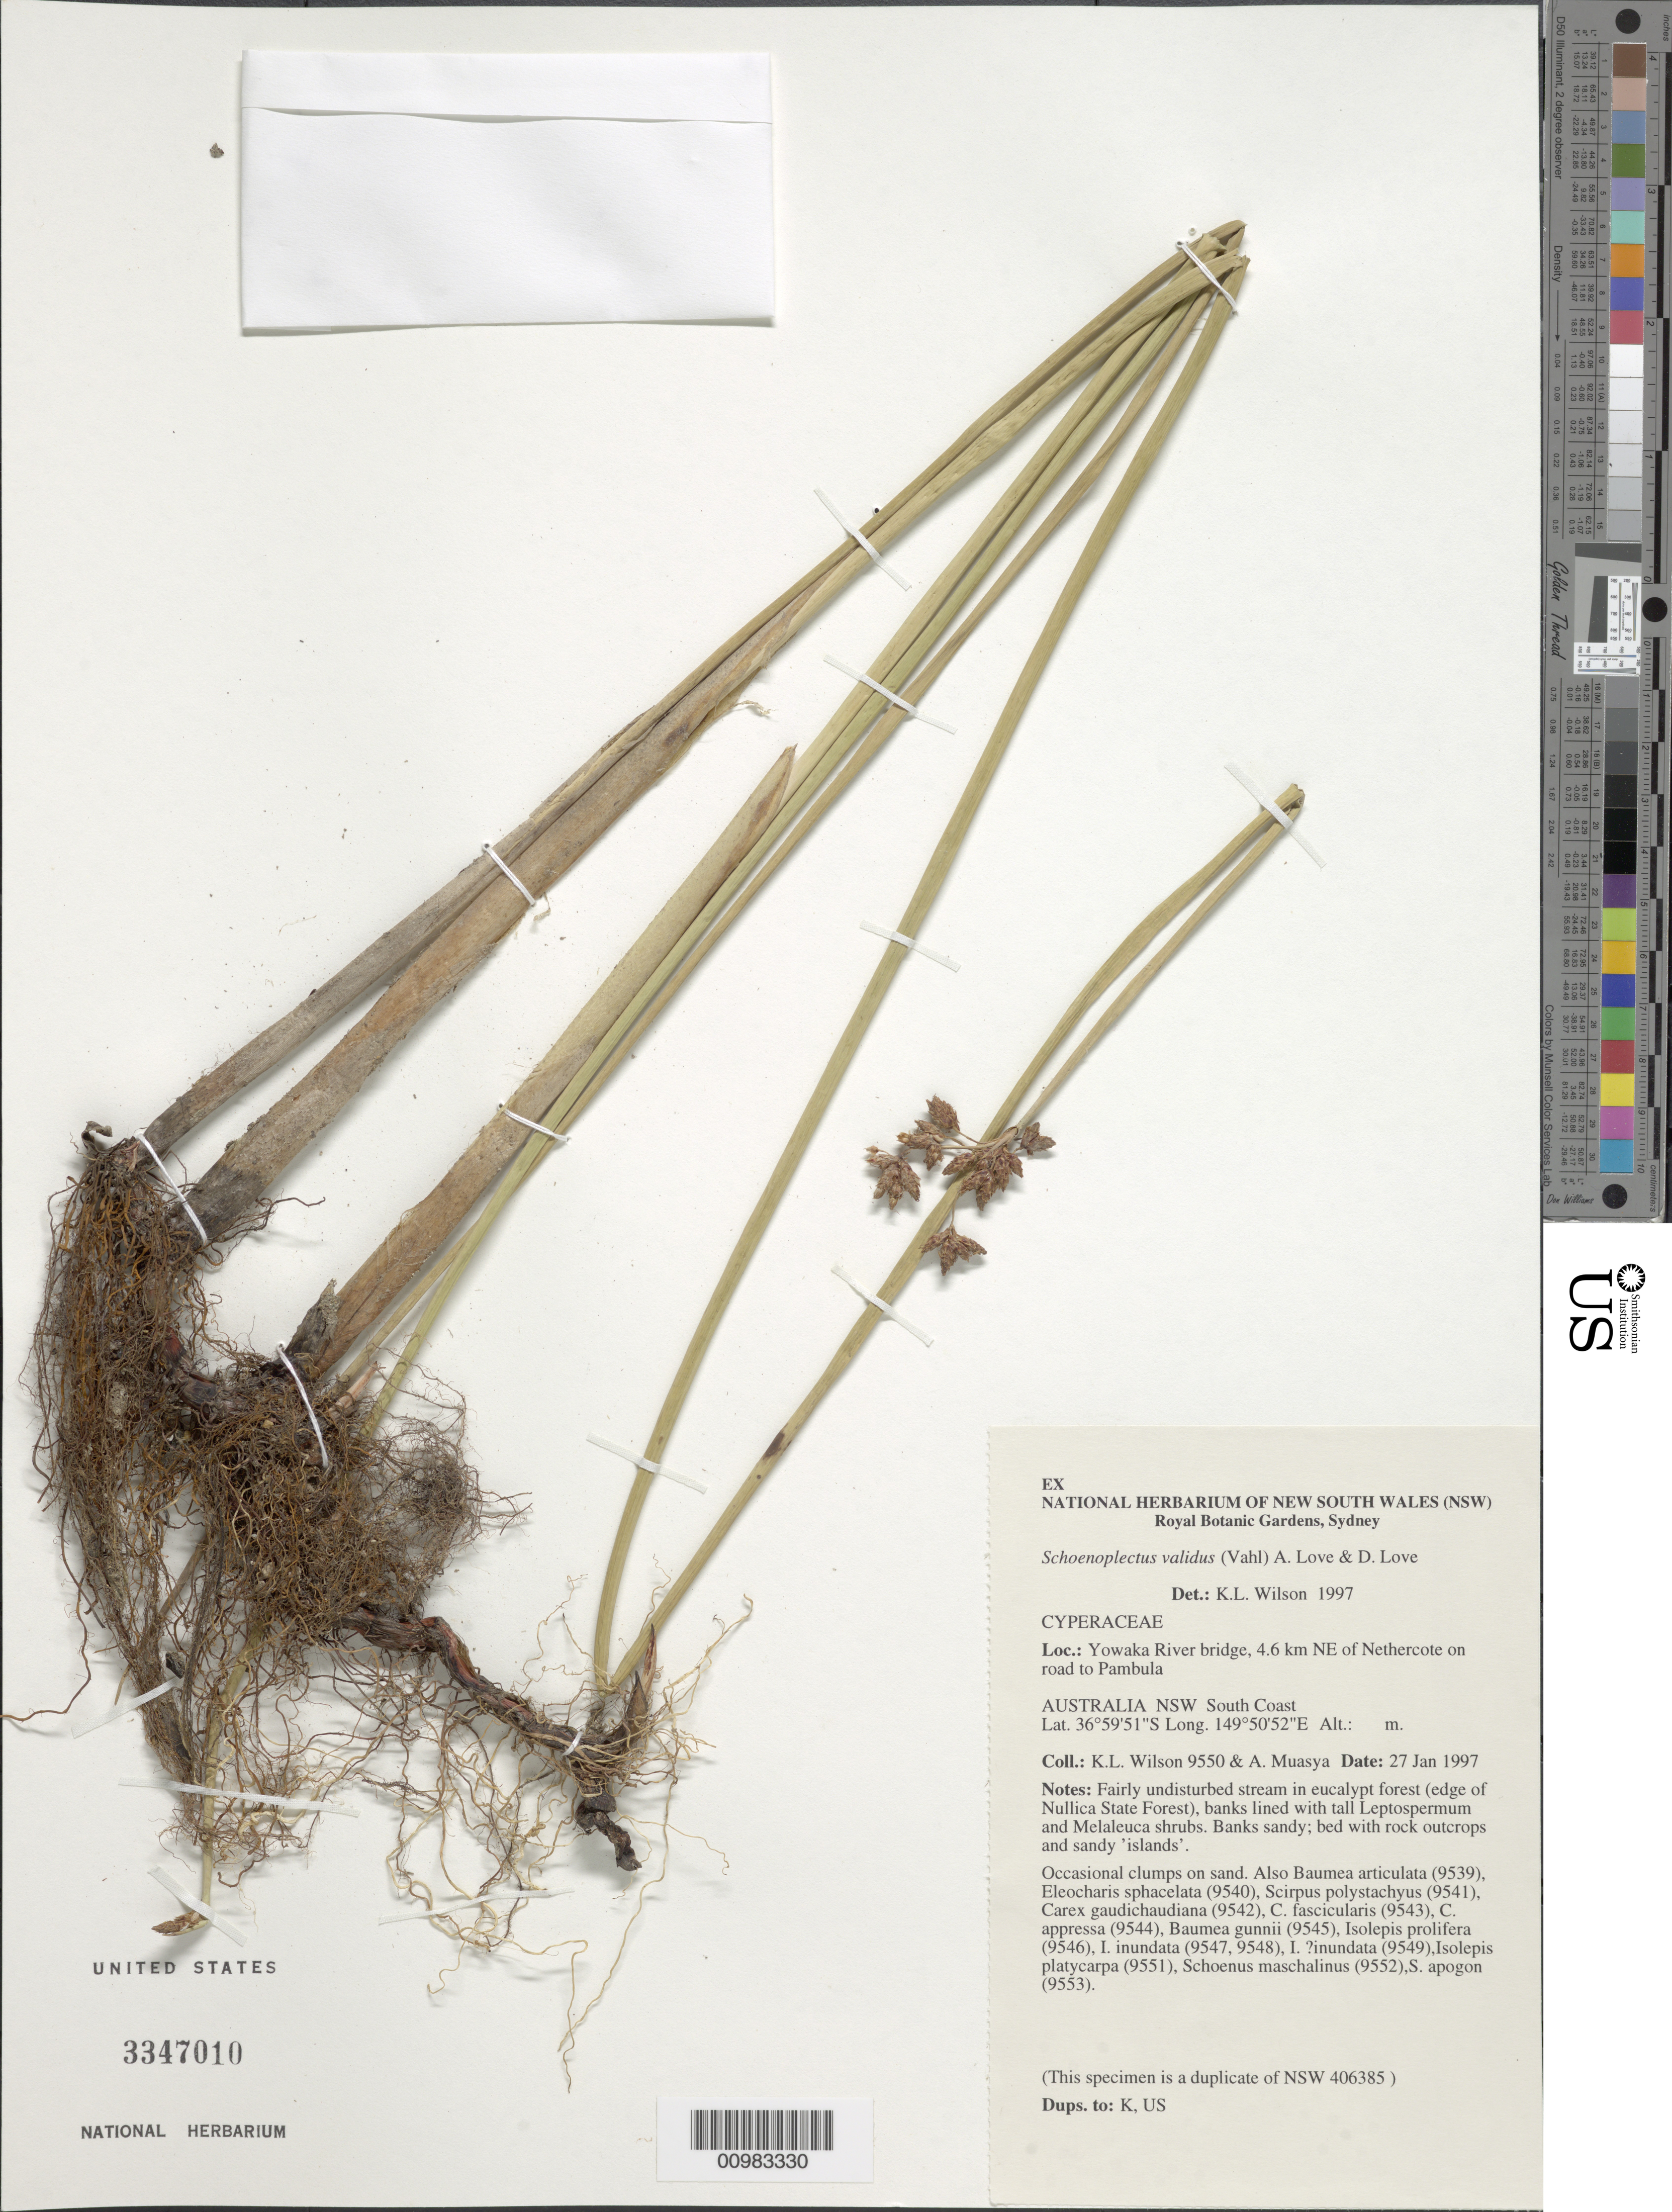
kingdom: Plantae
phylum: Tracheophyta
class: Liliopsida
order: Poales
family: Cyperaceae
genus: Schoenoplectus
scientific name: Schoenoplectus validus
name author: (Vahl) Á. Löve & D. Löve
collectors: A. Muasya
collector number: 9550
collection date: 1997-01-27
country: Australia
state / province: New South Wales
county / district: South Coast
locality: Yowaka River bridge, 4.6 km NE of Nethercote on road to Pambula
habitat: Fairly undisturbed stream in eucalypt forest (edge of Nullica State Forest)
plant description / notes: (record contributed by HISPID)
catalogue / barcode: US 3347010